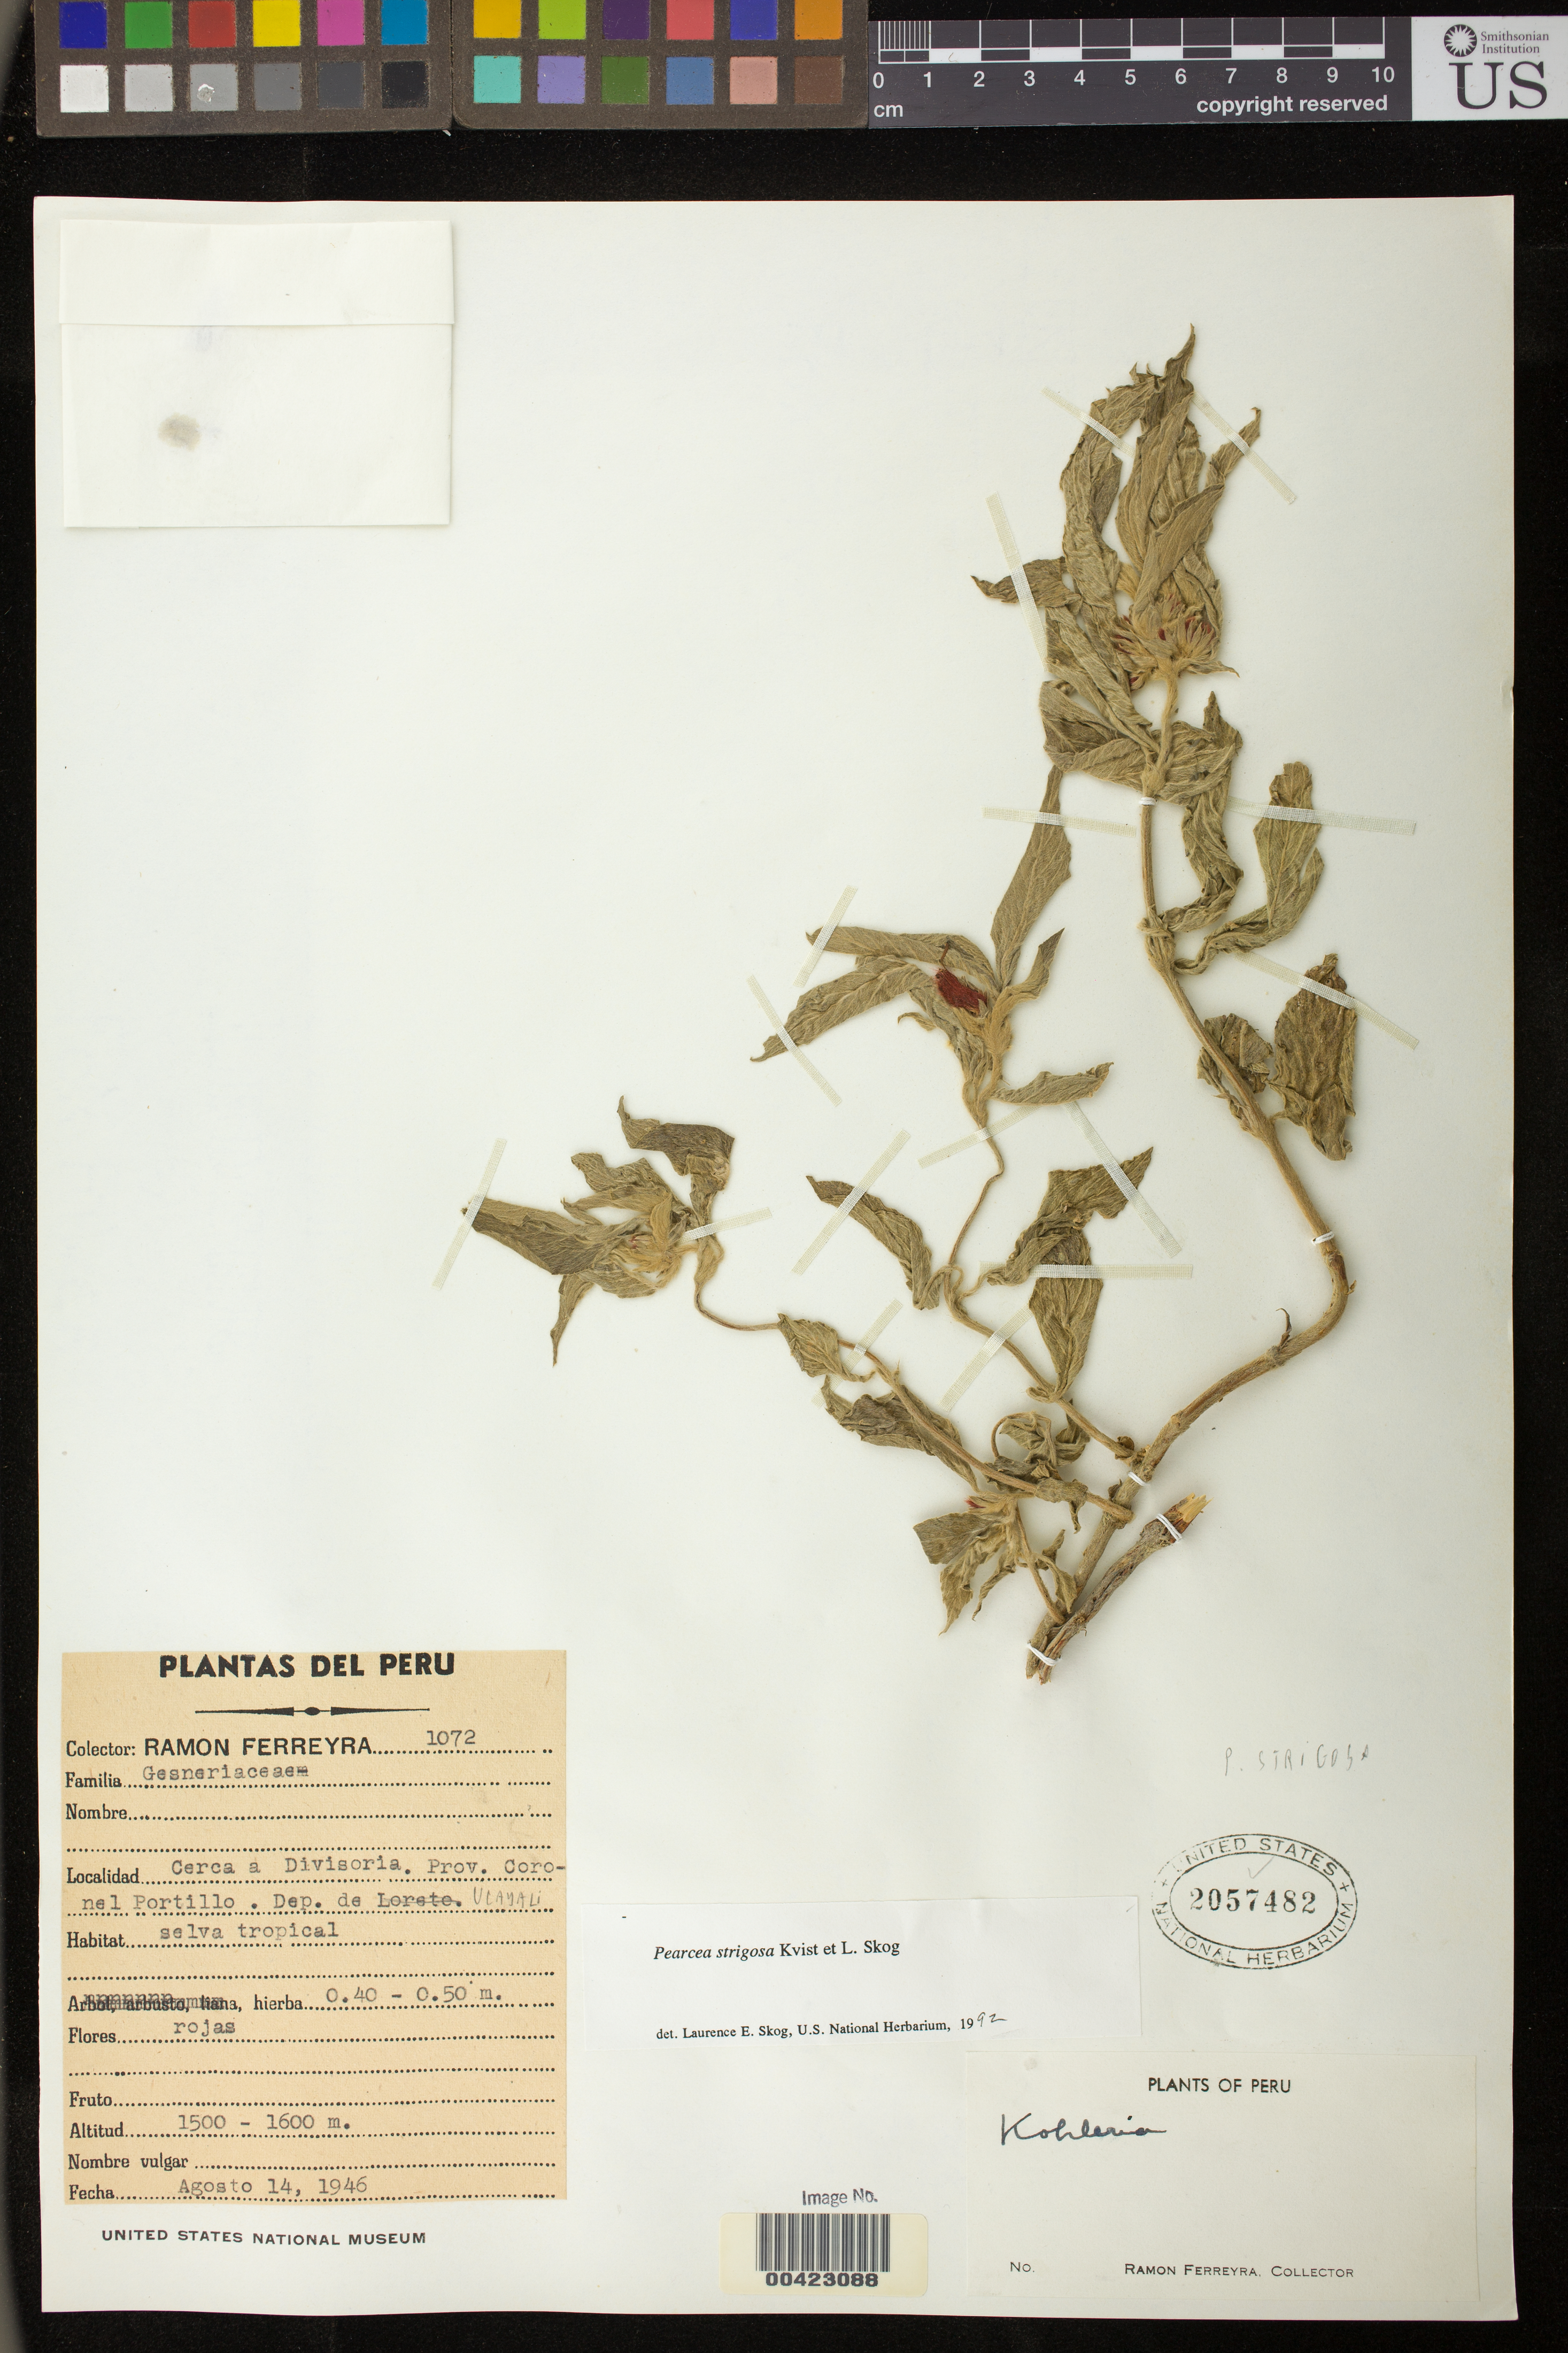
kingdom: Plantae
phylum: Tracheophyta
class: Magnoliopsida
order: Lamiales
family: Gesneriaceae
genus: Pearcea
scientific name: Pearcea strigosa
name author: L.P. Kvist & L.E. Skog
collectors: R. A. Ferreyra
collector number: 1072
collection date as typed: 14 Aug 1946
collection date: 1946-08-14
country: Peru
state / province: Ucayali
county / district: Coronel Portillo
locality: ("Loreto") Coronel Portillo Prov.; cerca a Divisoria, Ucayali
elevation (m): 1500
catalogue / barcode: US 2057482